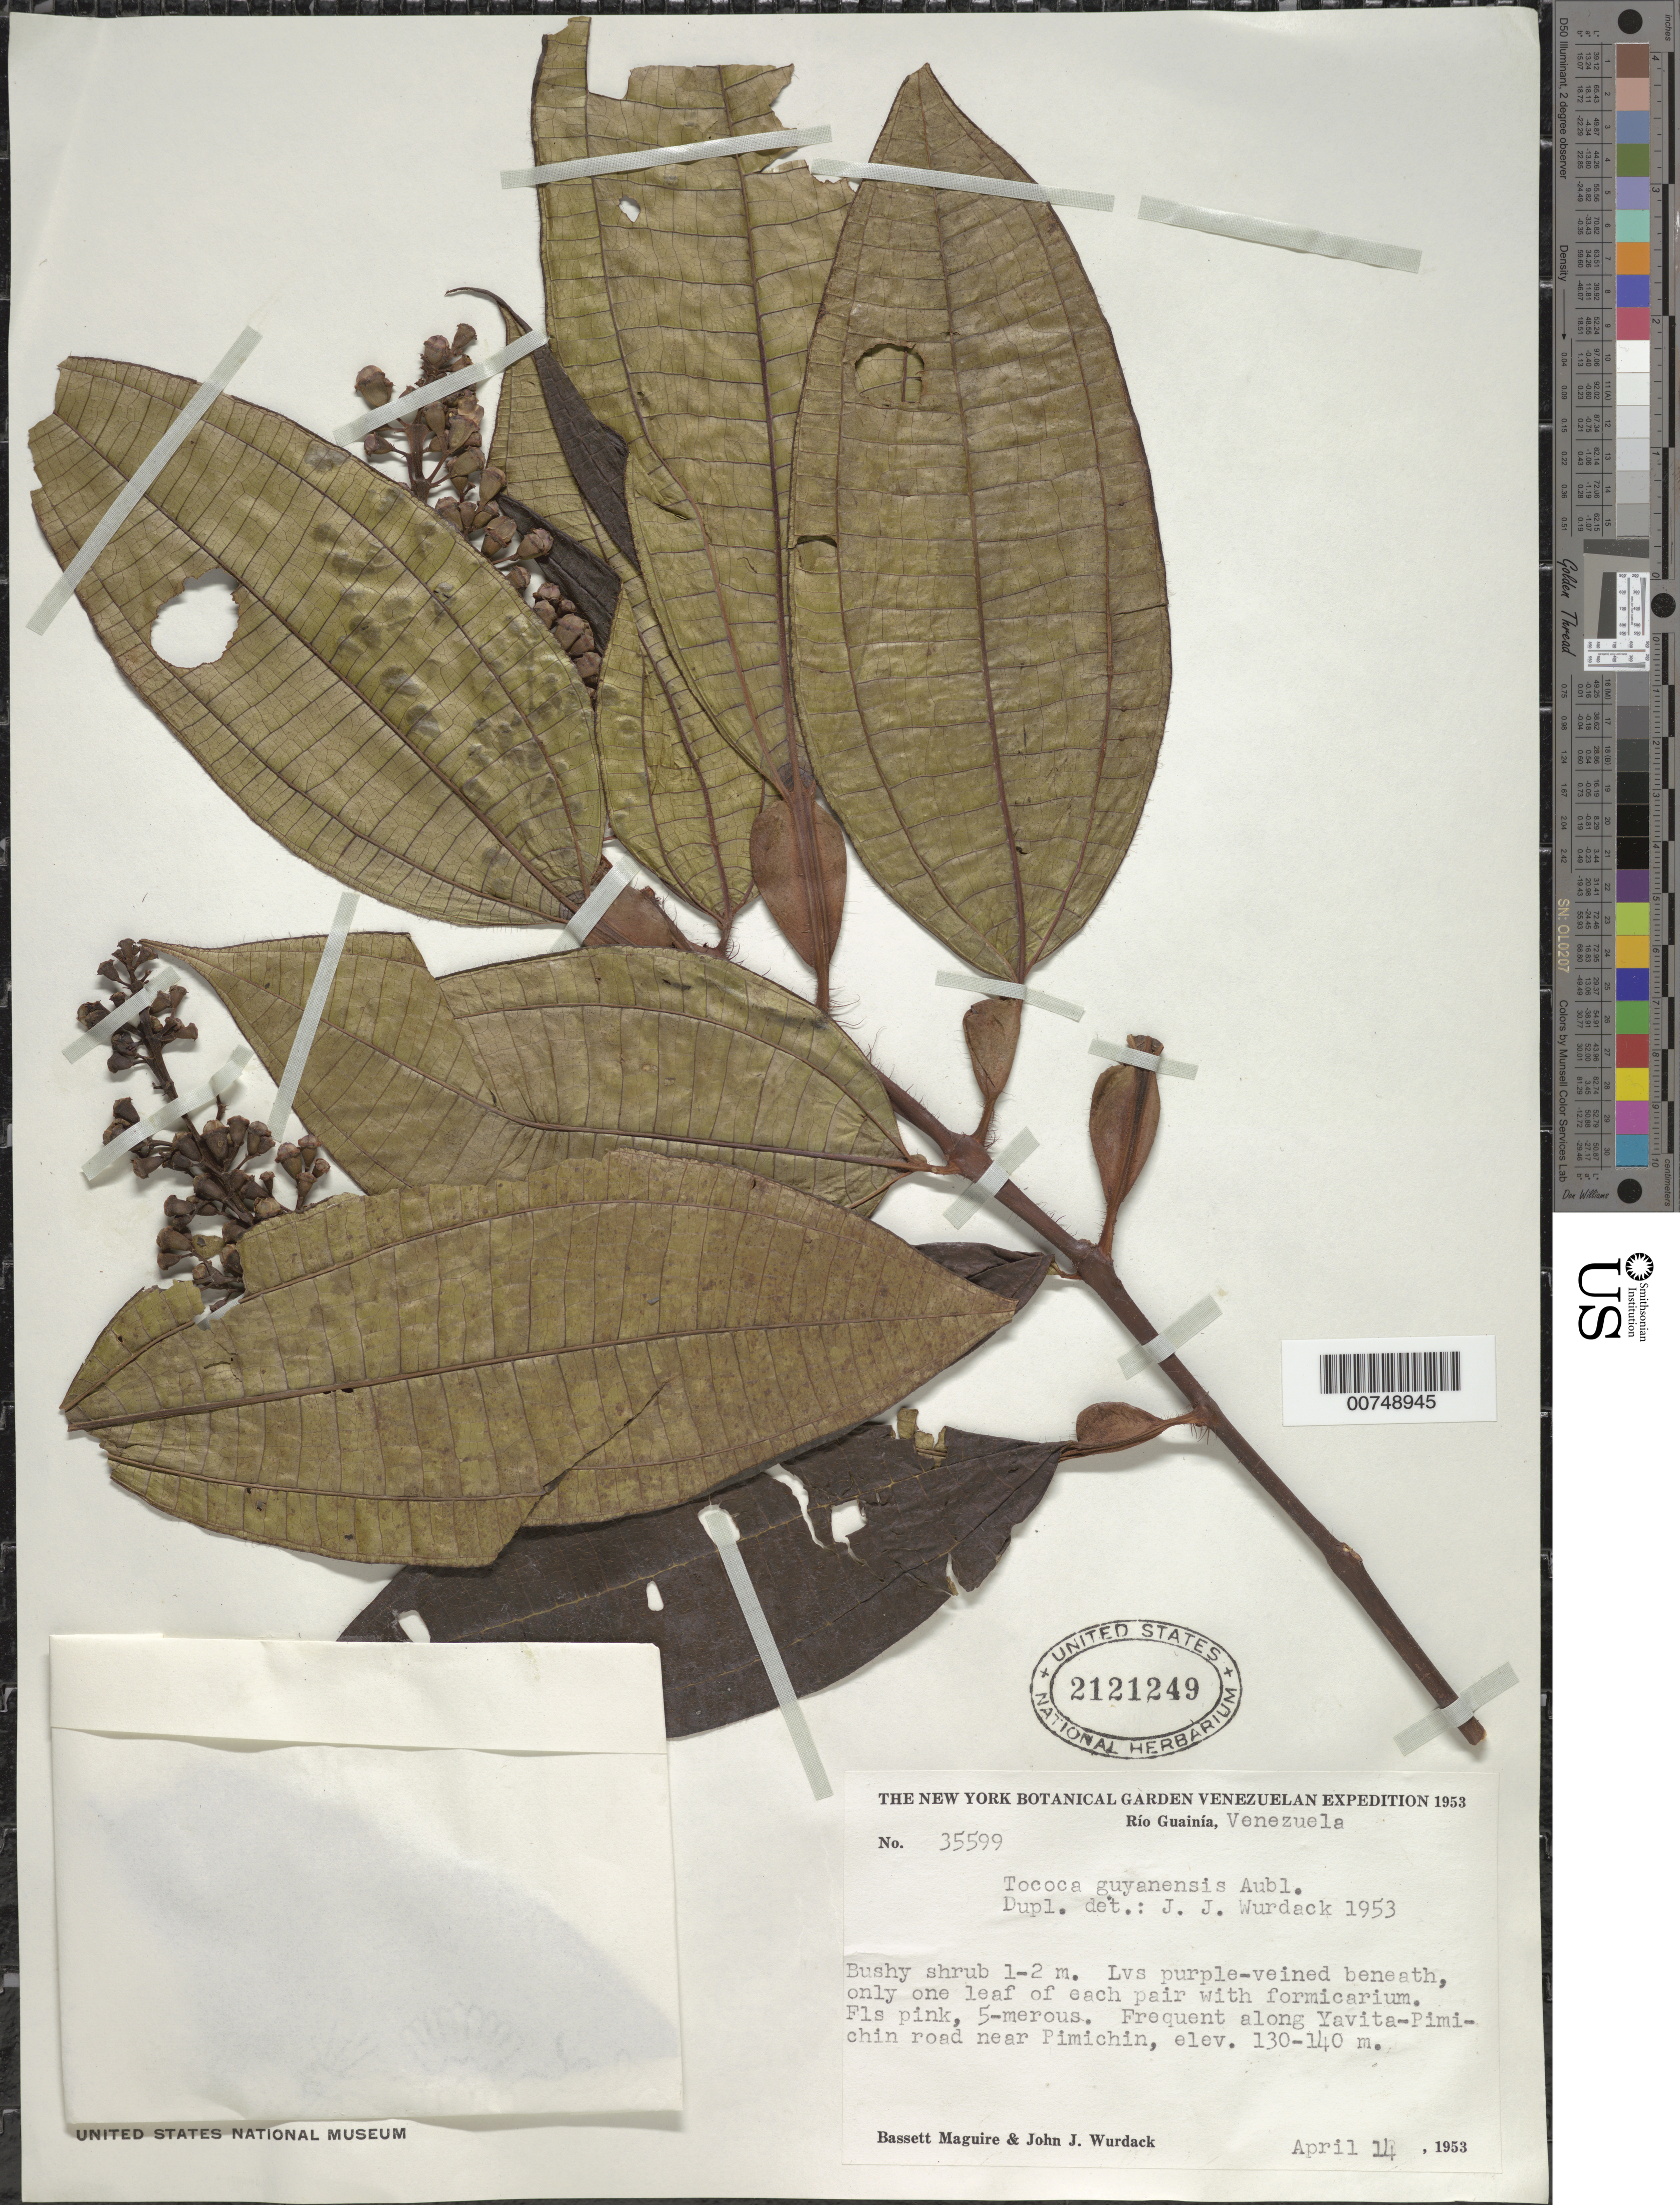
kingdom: Plantae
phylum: Tracheophyta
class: Magnoliopsida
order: Myrtales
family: Melastomataceae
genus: Tococa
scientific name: Tococa guianensis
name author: Aubl.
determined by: Wurdack, John J., (US), US (UNITED STATES)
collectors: B. Maguire & J. J. Wurdack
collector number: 35599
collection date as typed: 14-Apr-53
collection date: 1953-04-14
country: Venezuela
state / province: Amazonas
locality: Río Guainía, along Pimichin-Yavita Road near Pimichin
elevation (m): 130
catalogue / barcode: US 2121249